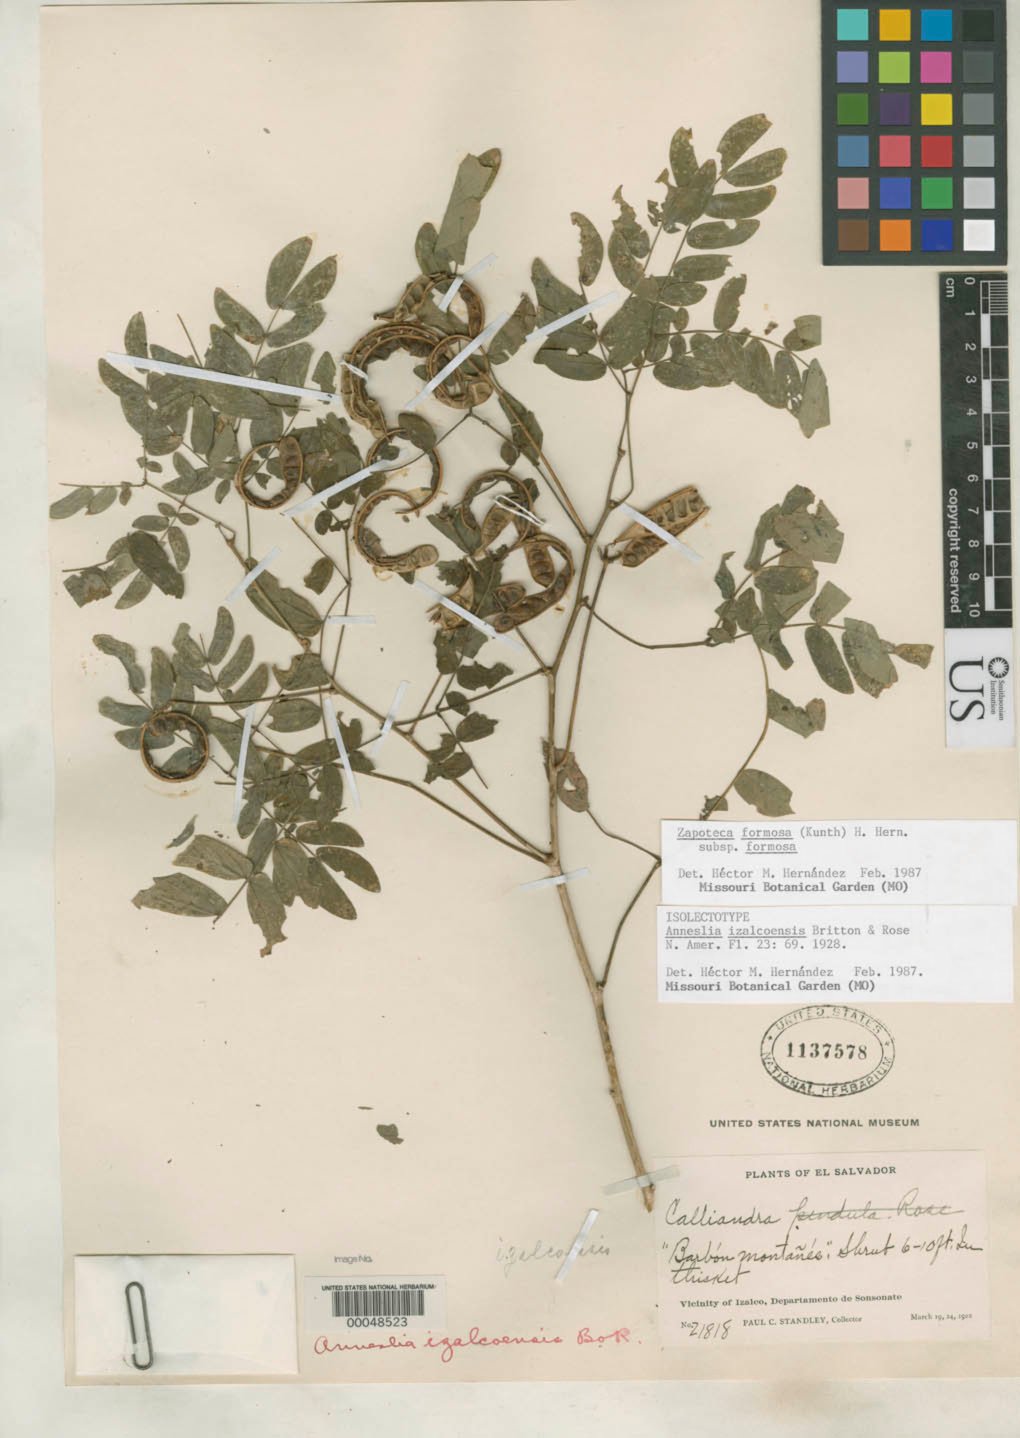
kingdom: Plantae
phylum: Tracheophyta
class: Magnoliopsida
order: Fabales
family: Fabaceae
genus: Anneslia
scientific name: Anneslia izalcoensis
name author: Britton & Rose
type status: Isolectotype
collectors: P. C. Standley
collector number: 21818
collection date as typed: Mar 1922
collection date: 1922-03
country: El Salvador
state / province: Sonsonate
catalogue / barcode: US 1137578